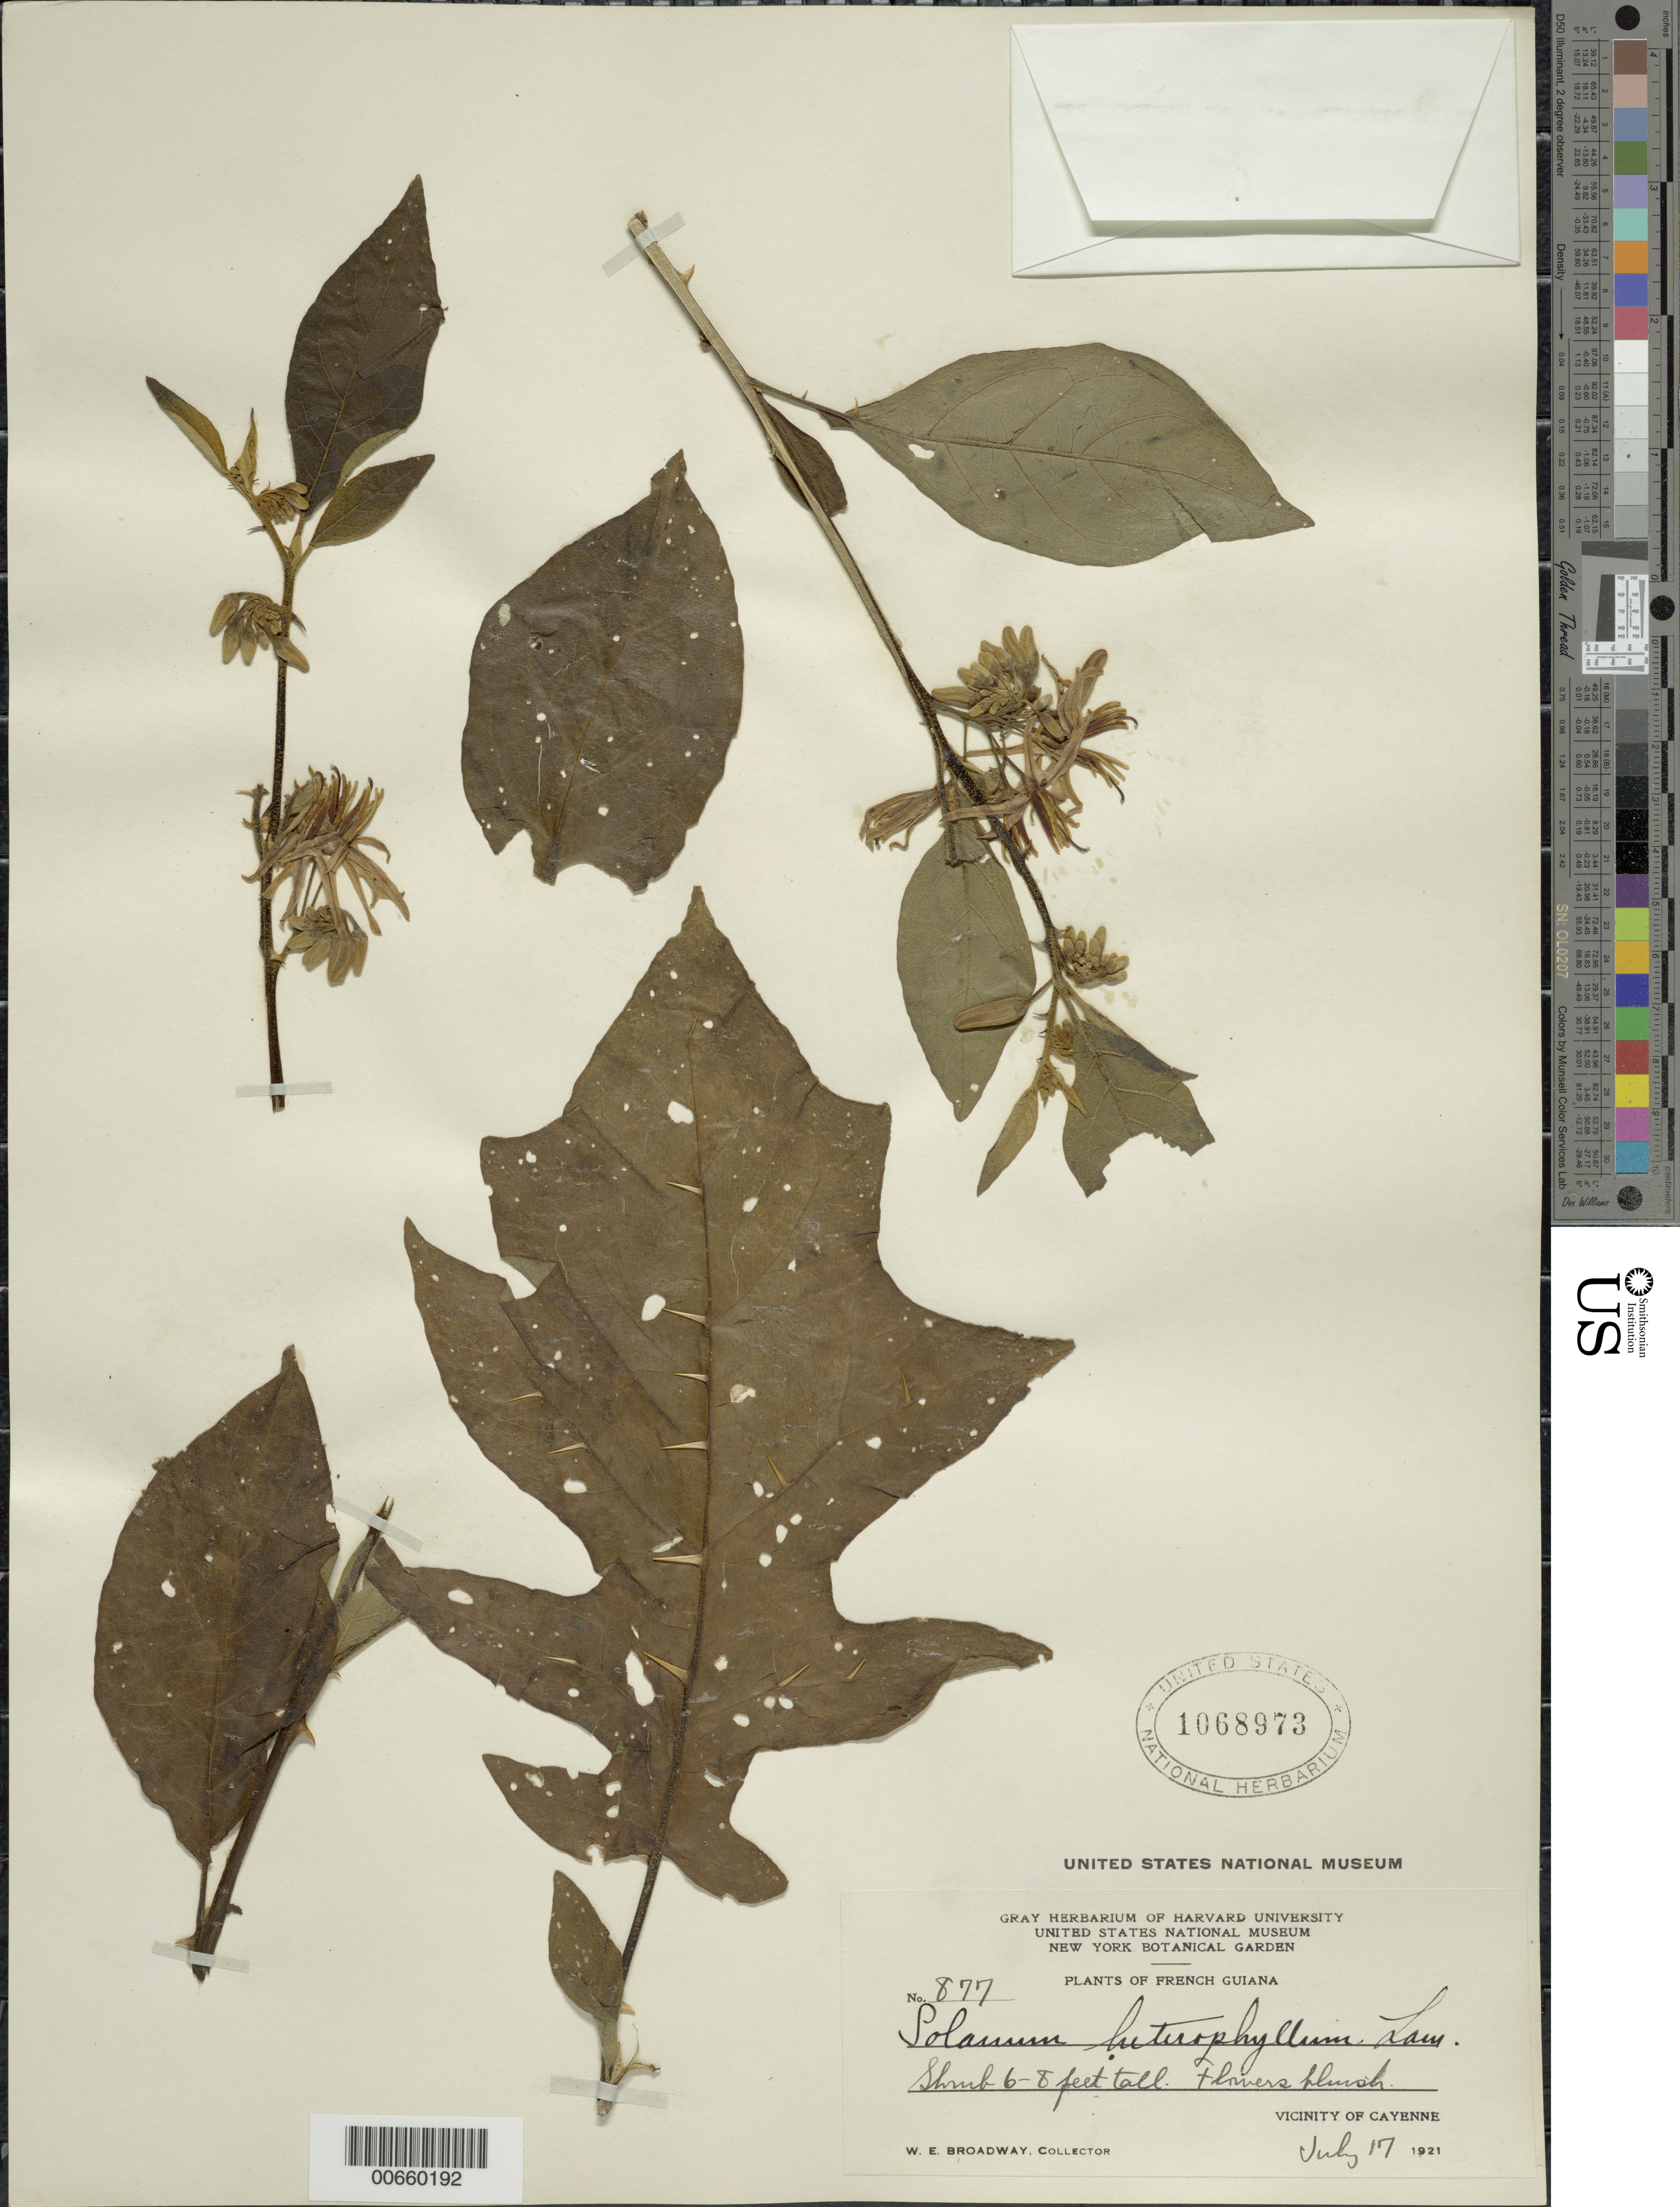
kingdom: Plantae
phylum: Tracheophyta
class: Magnoliopsida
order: Solanales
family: Solanaceae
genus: Solanum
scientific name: Solanum heterophyllum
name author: Lam.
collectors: W. E. Broadway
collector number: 877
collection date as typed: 7 Jul 1921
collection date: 1921-07-07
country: French Guiana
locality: Cayenne, vic.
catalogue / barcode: US 1068973